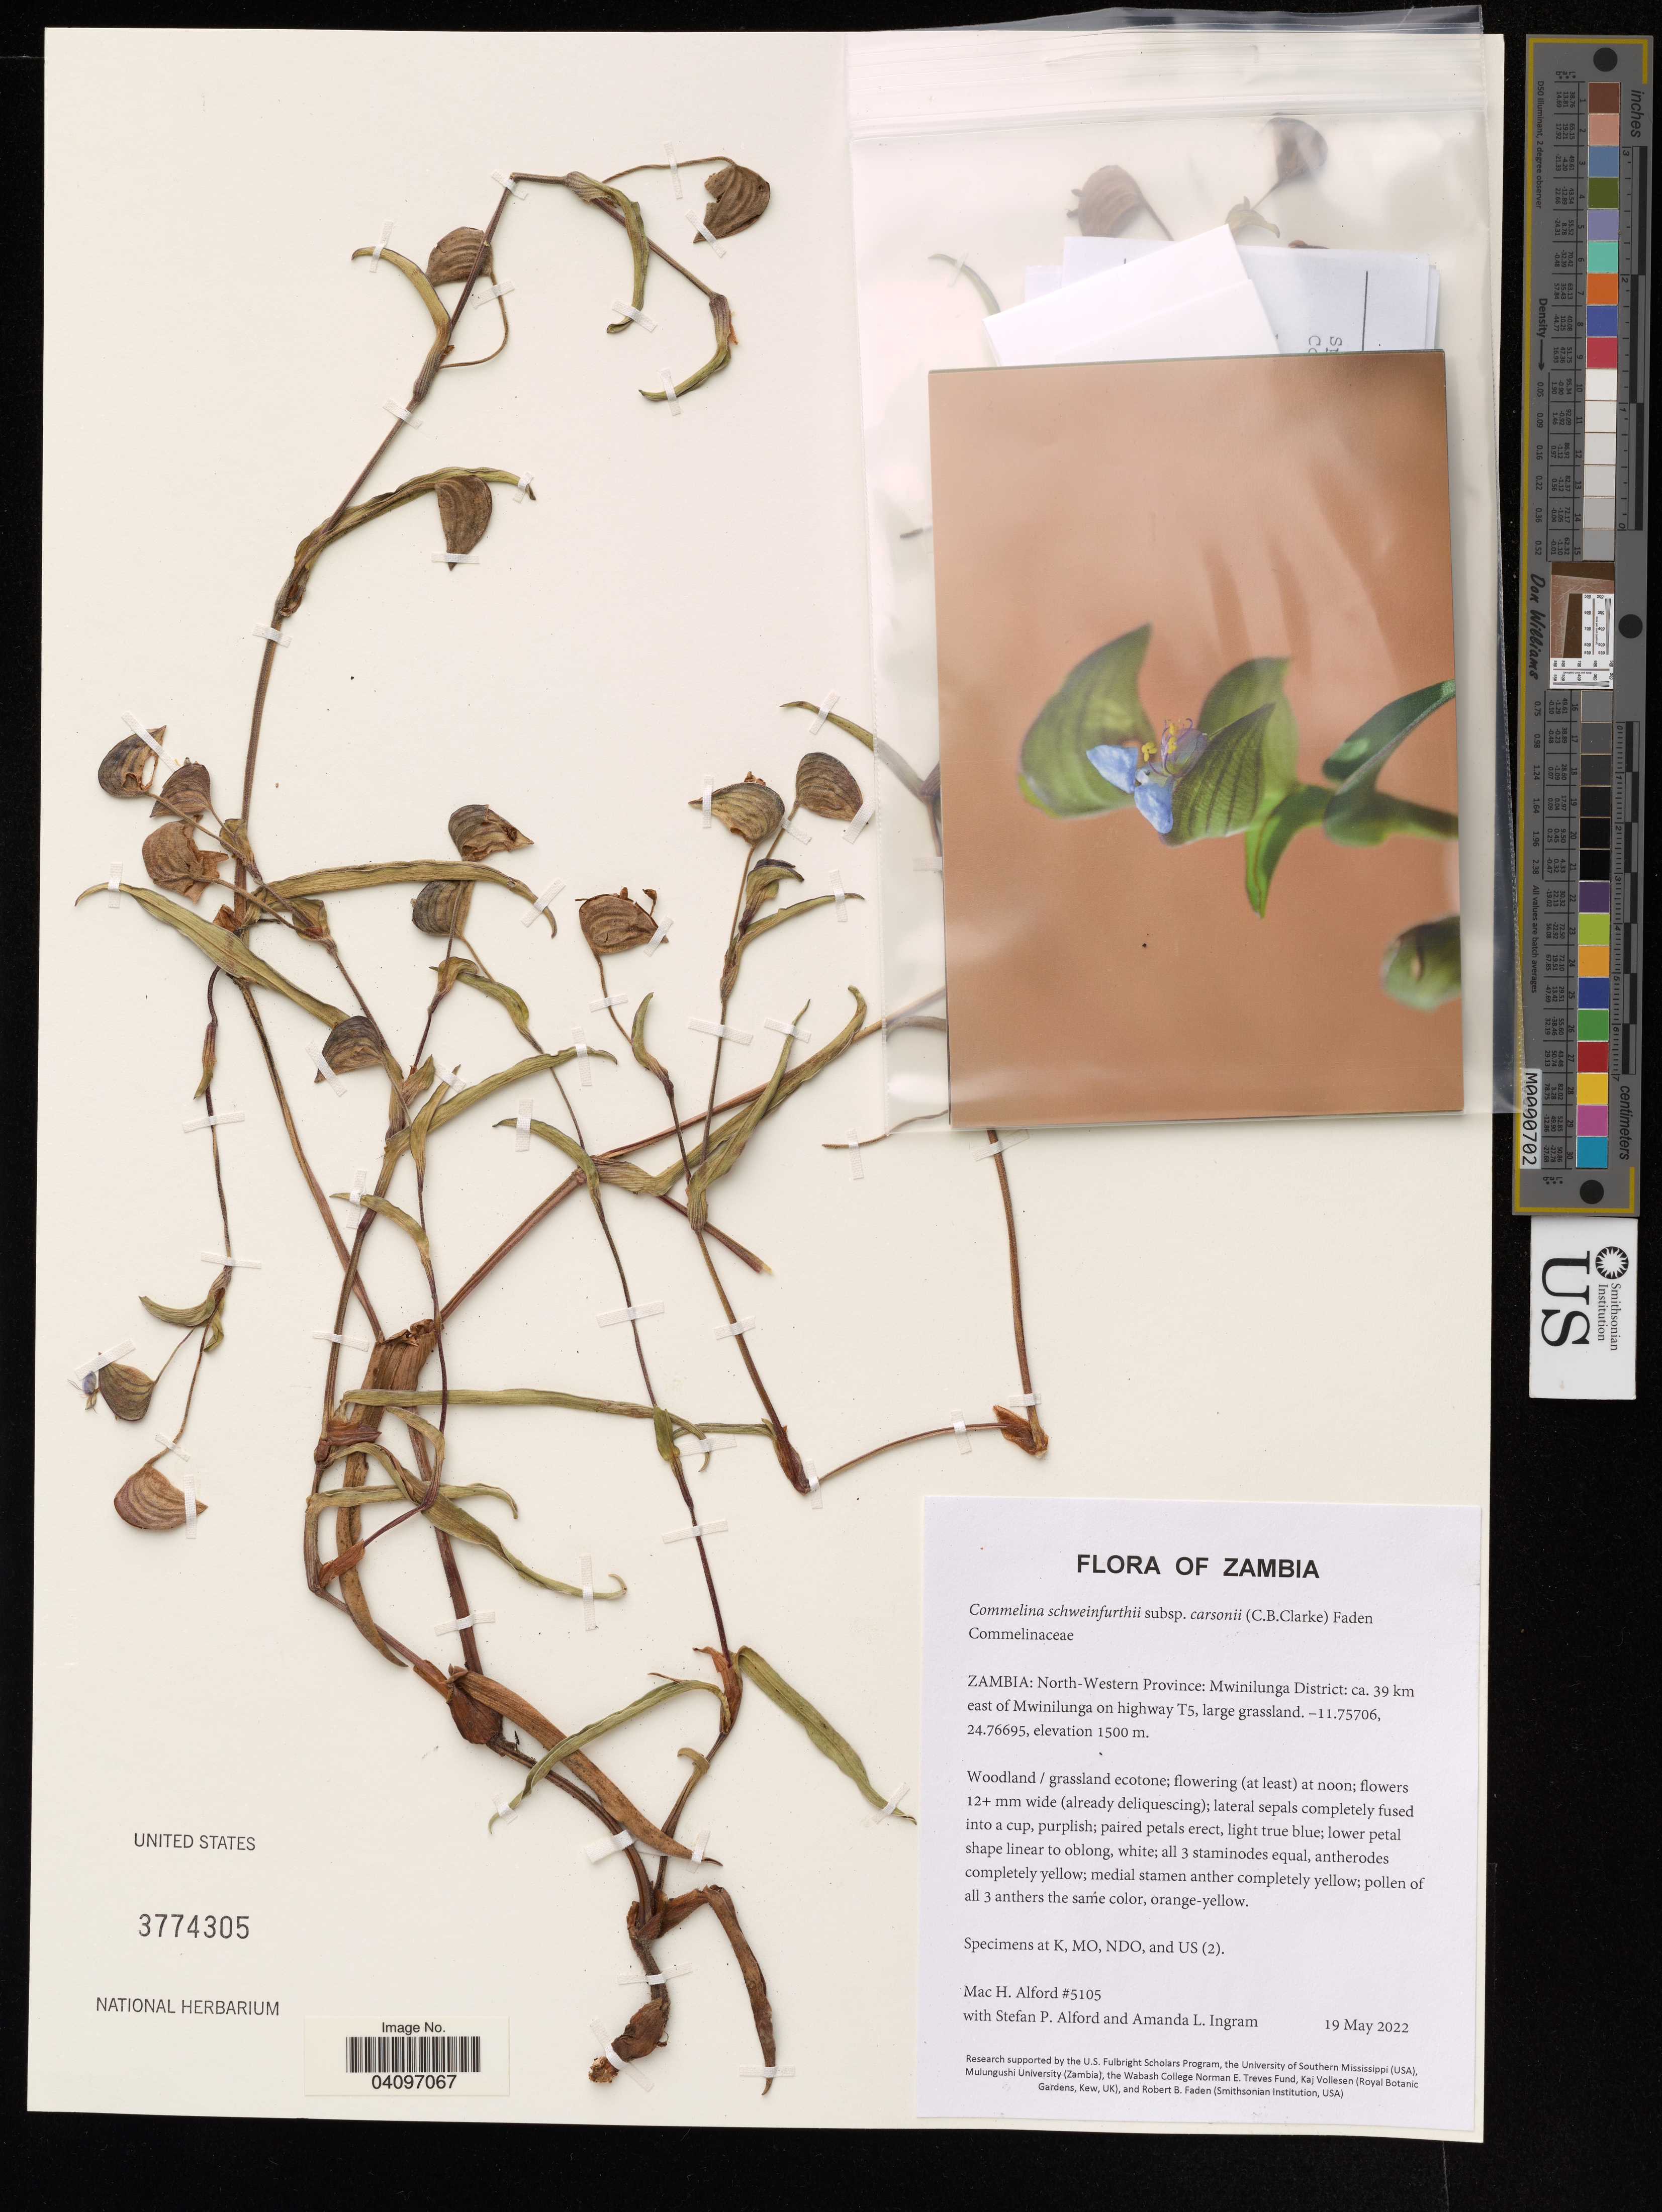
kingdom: Plantae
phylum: Tracheophyta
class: Liliopsida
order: Commelinales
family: Commelinaceae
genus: Commelina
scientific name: Commelina schweinfurthii subsp. carsonii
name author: (C.B. Clarke) Faden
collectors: M. H. Alford, S. Alford & A. Ingram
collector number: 5105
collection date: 2022-05-19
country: Zambia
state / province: North-Western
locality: Mwinilunga District: ca. 39 km east of Mwinilunga on highway T5, large grassland.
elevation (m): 1500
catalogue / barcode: US 3774305